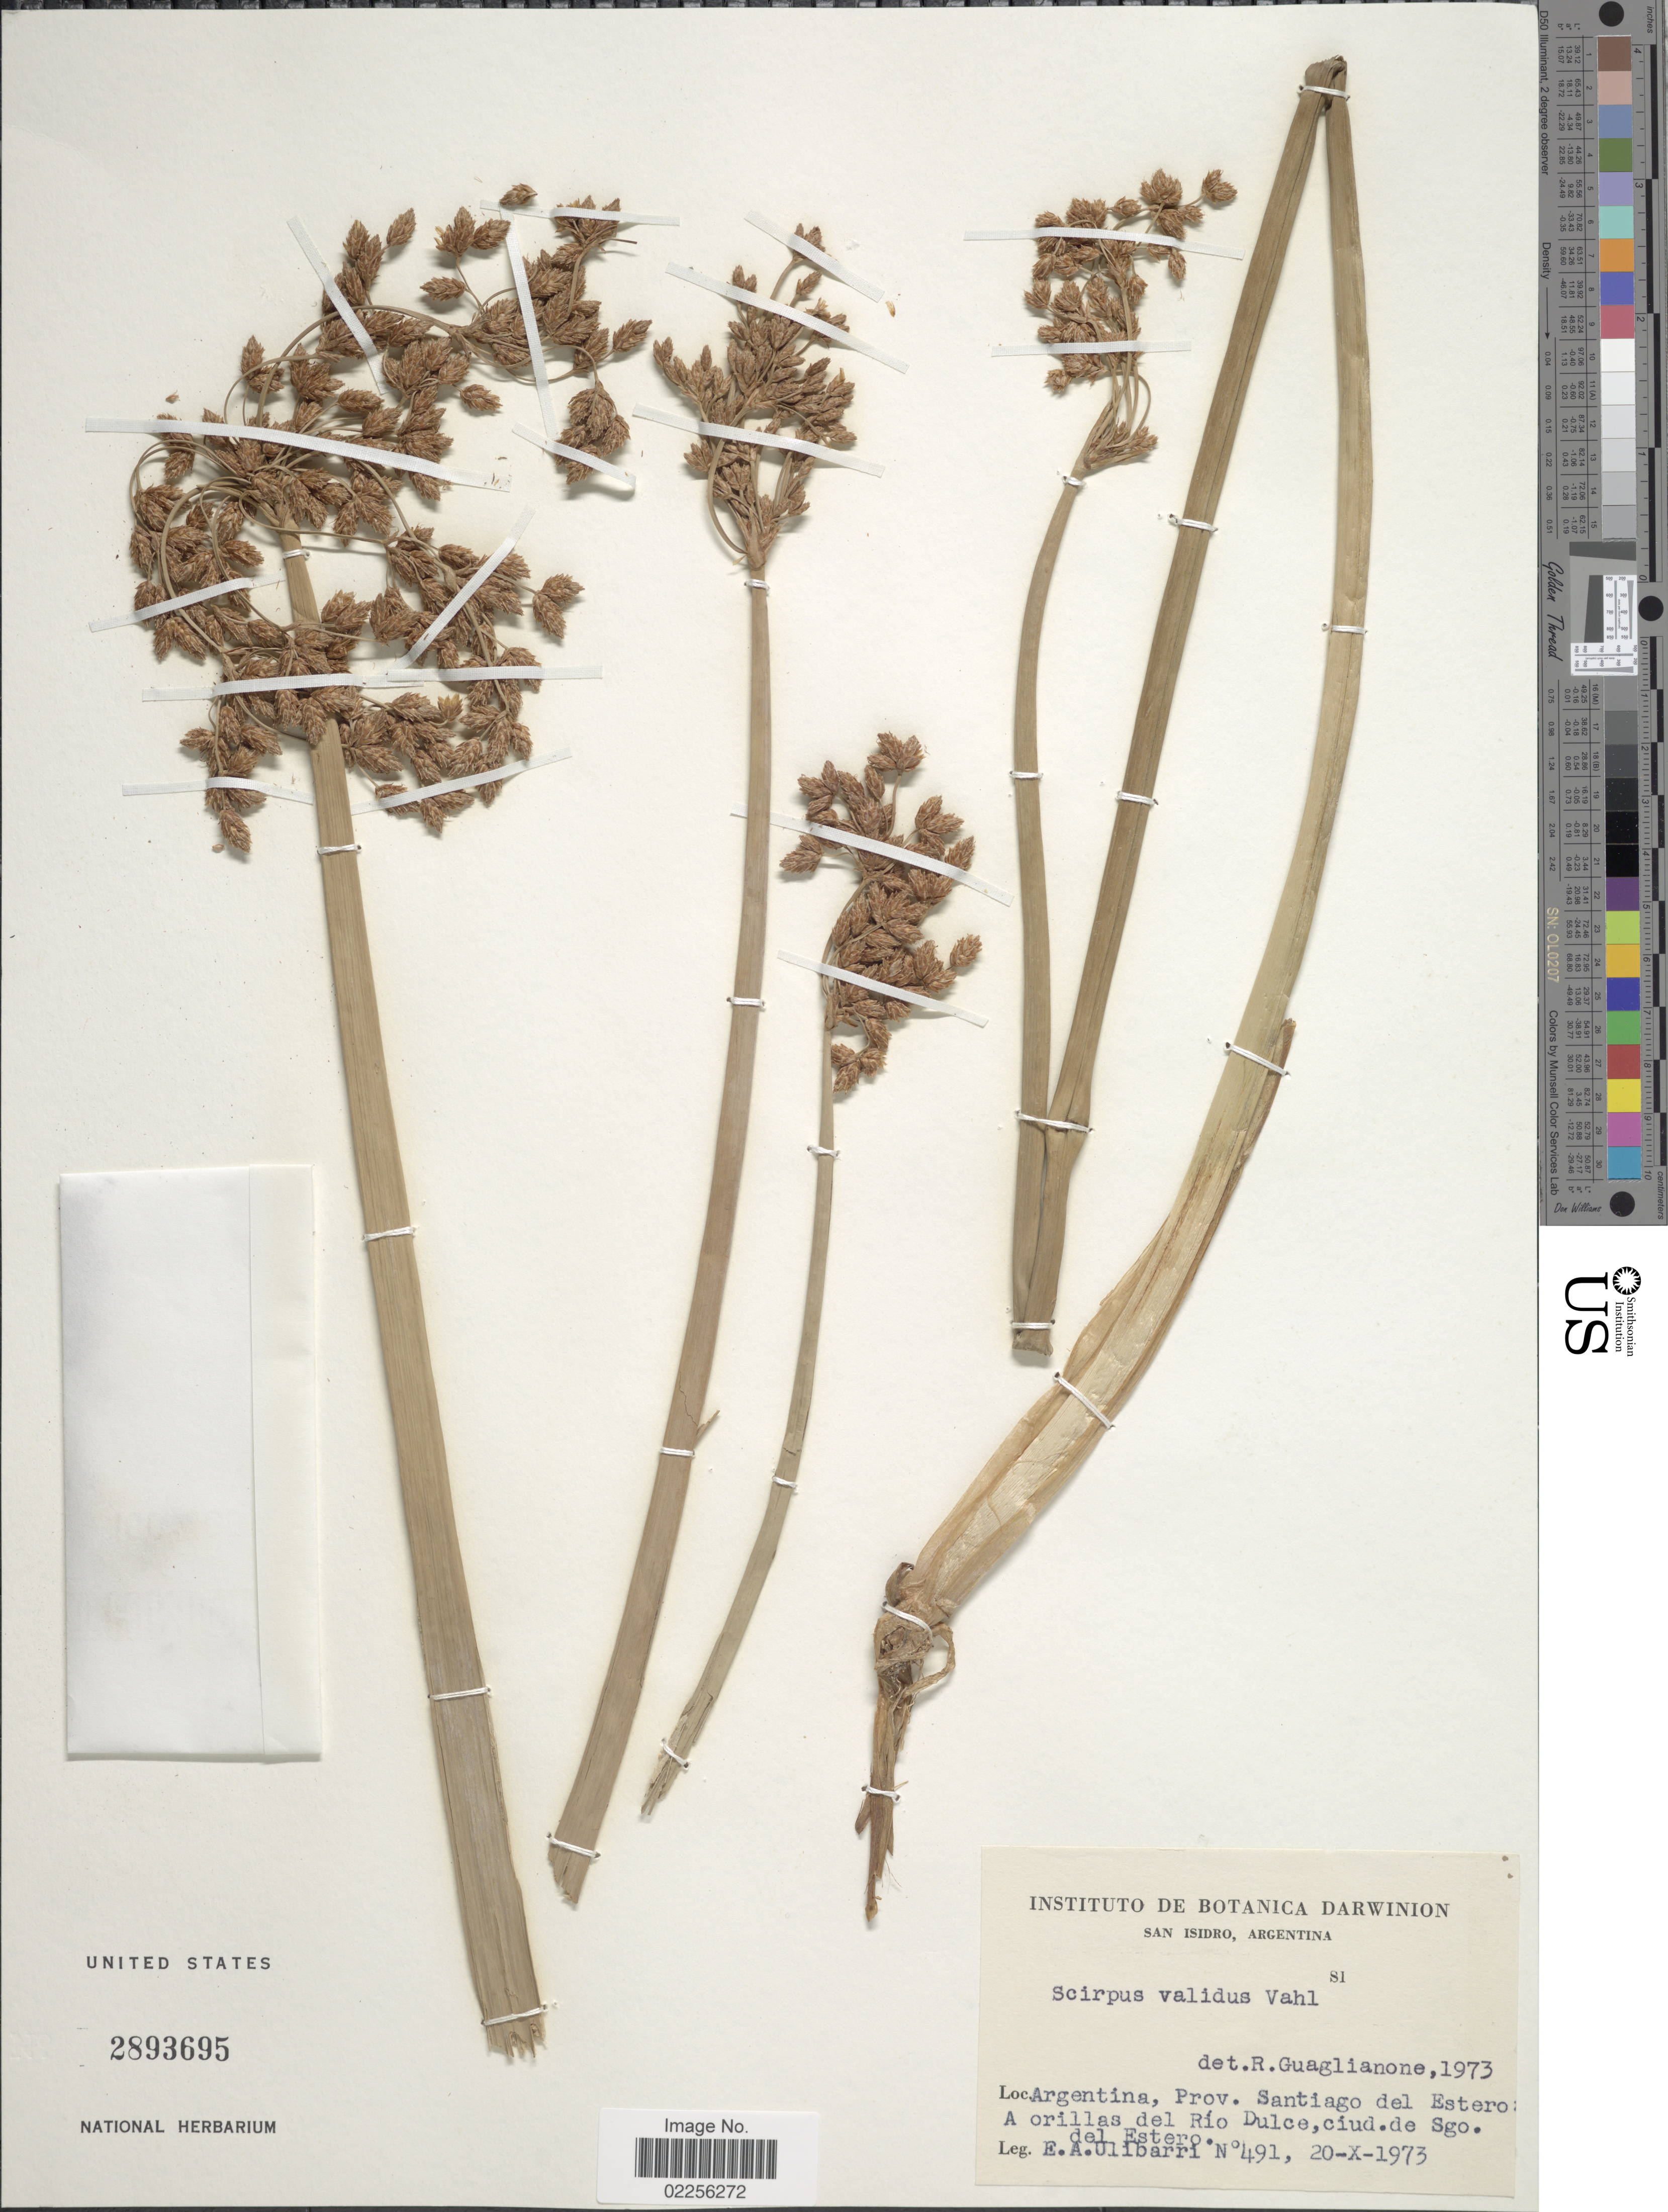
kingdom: Plantae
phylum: Tracheophyta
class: Liliopsida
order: Poales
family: Cyperaceae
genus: Schoenoplectus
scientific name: Schoenoplectus tabernaemontani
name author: (C.C. Gmel.) Palla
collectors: E. A. Ulibarri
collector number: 491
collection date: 1973-10-20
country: Argentina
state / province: Santiago del Estero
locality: A orillas del Río Dule, ciud. der Sgo del Estero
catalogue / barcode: US 2893695